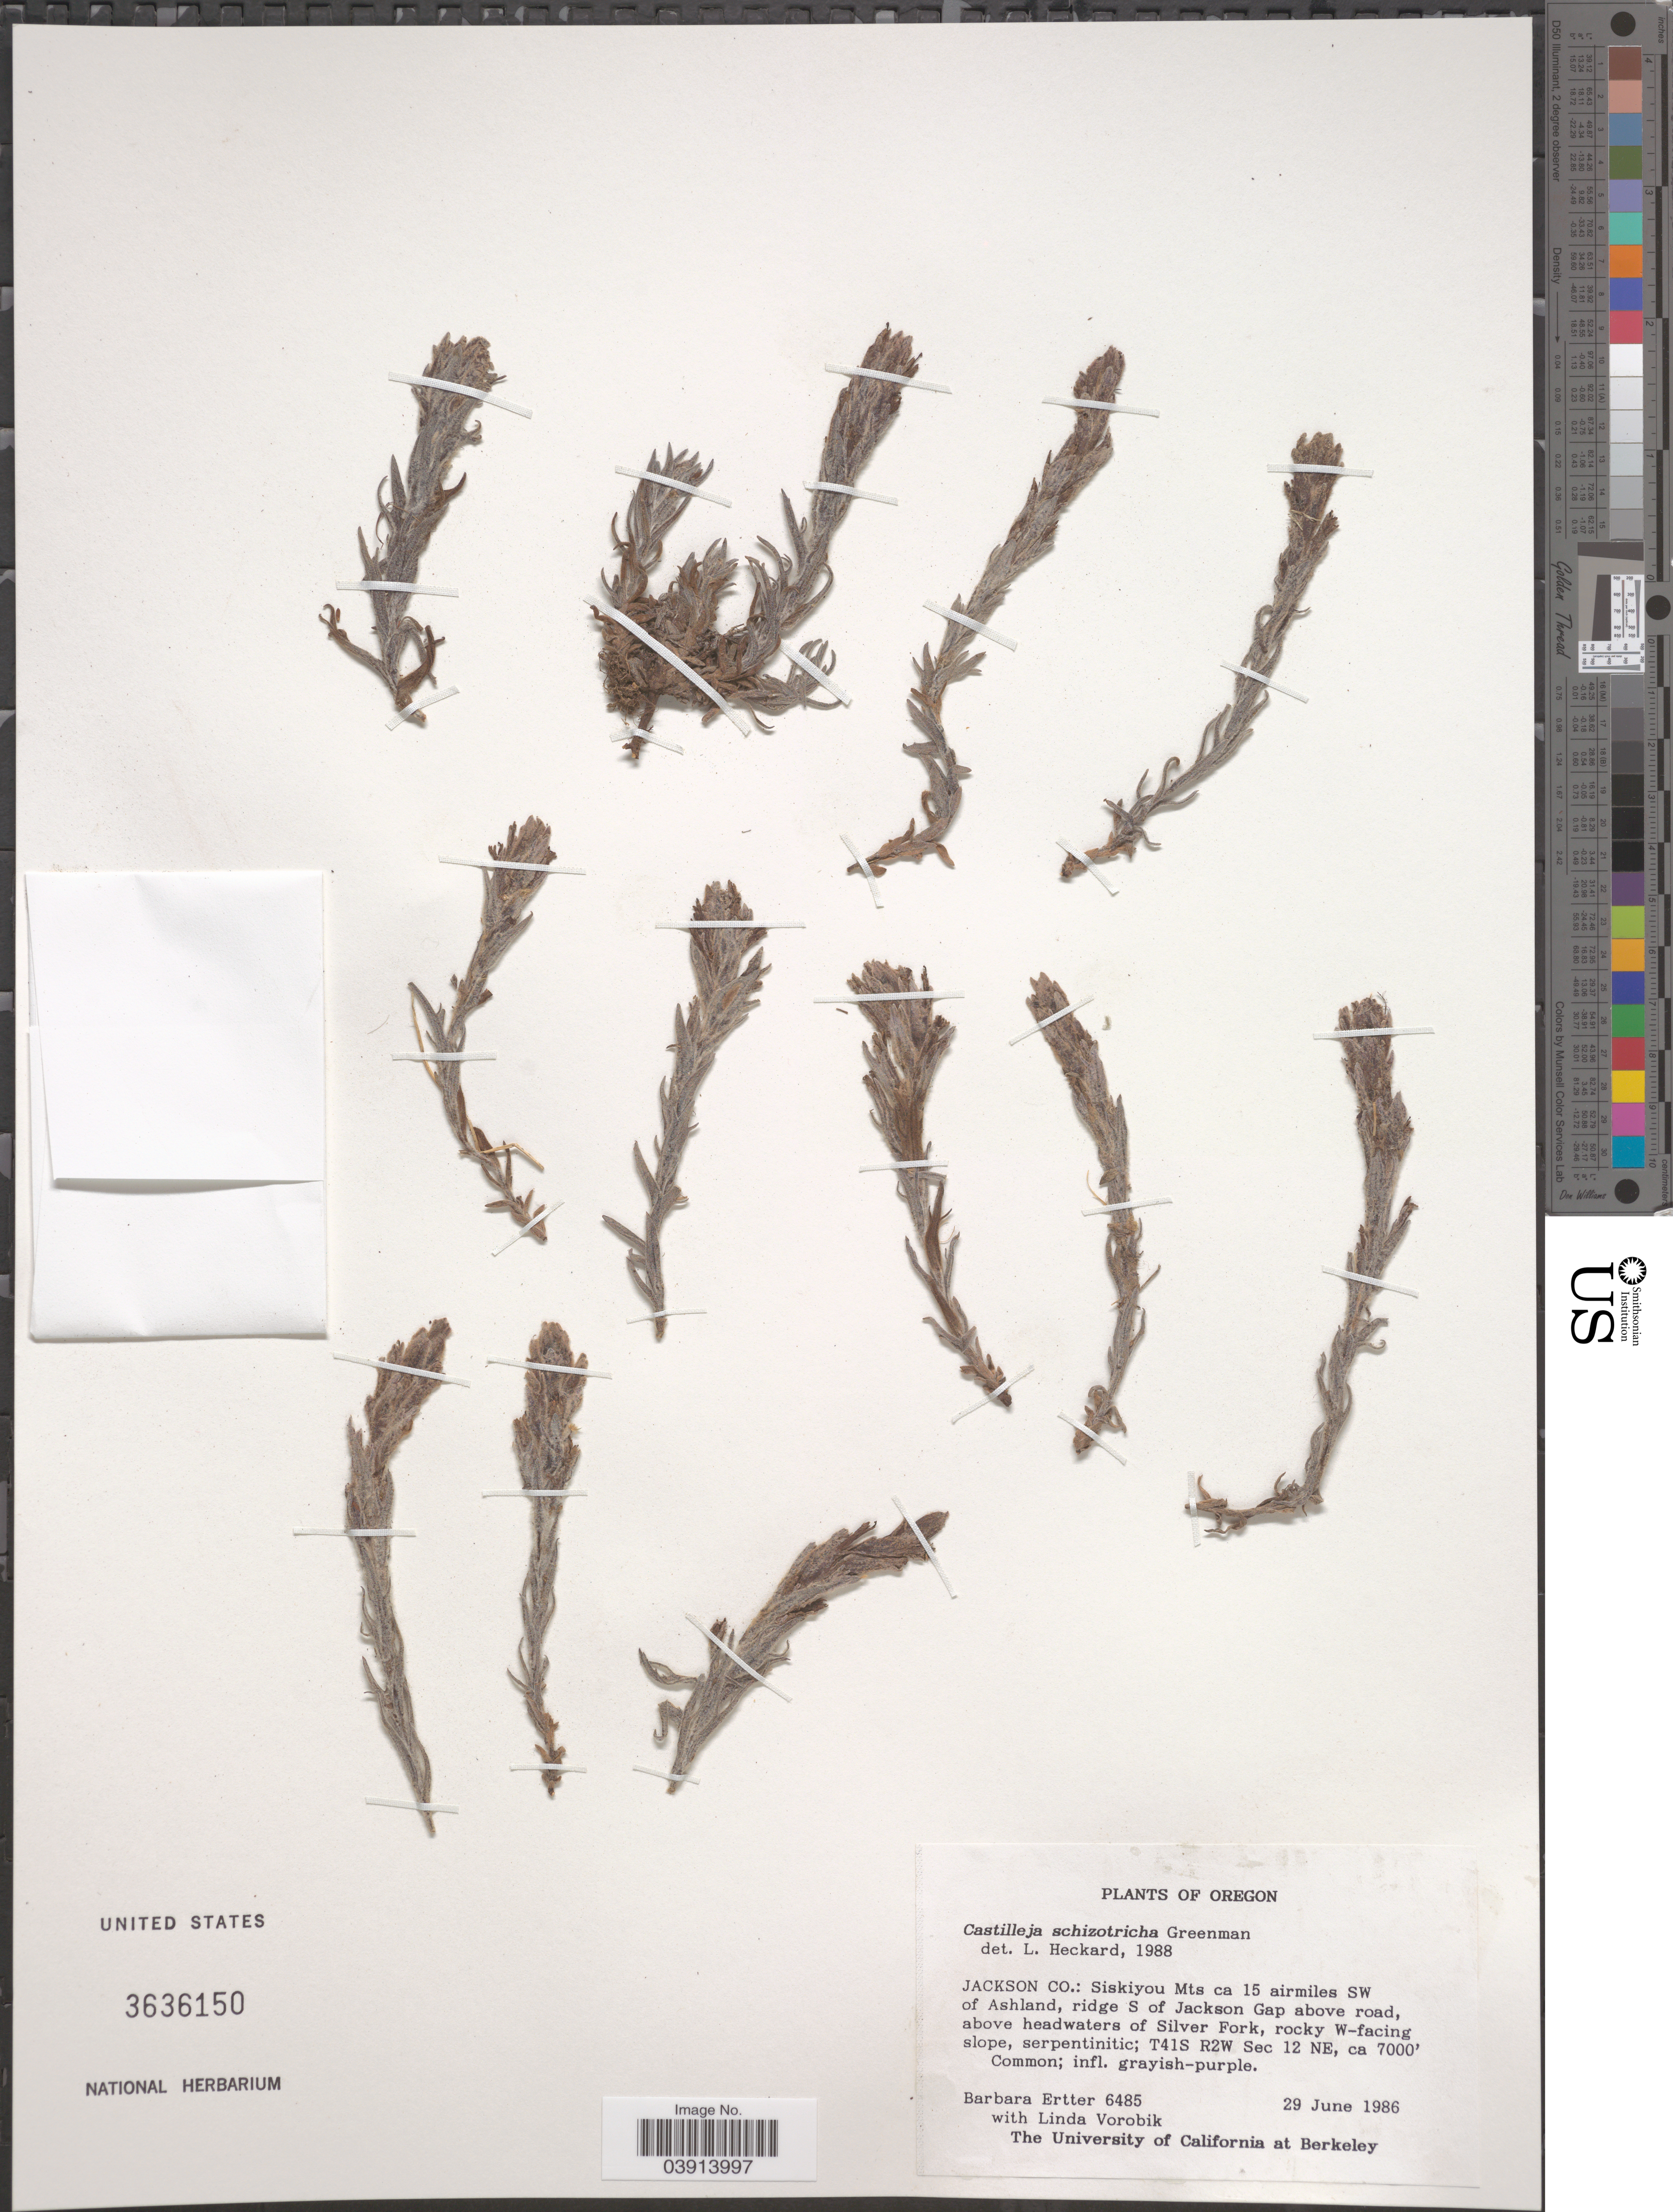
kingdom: Plantae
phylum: Tracheophyta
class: Magnoliopsida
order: Lamiales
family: Orobanchaceae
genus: Castilleja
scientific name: Castilleja schizotricha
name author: Greenm.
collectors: B. Ertter & L. Vorobik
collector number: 6485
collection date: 1986-06-29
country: United States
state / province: Oregon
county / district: Jackson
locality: Jackson Co.: Siskiyou Mts ca 15 airmiles SW of Ashland, ridge S of Jackson Gap above road, above headwaters of Silver Fork, rocky W-facing slope; T41S R2W Sec 12 NE.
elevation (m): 2134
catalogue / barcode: US 3636150